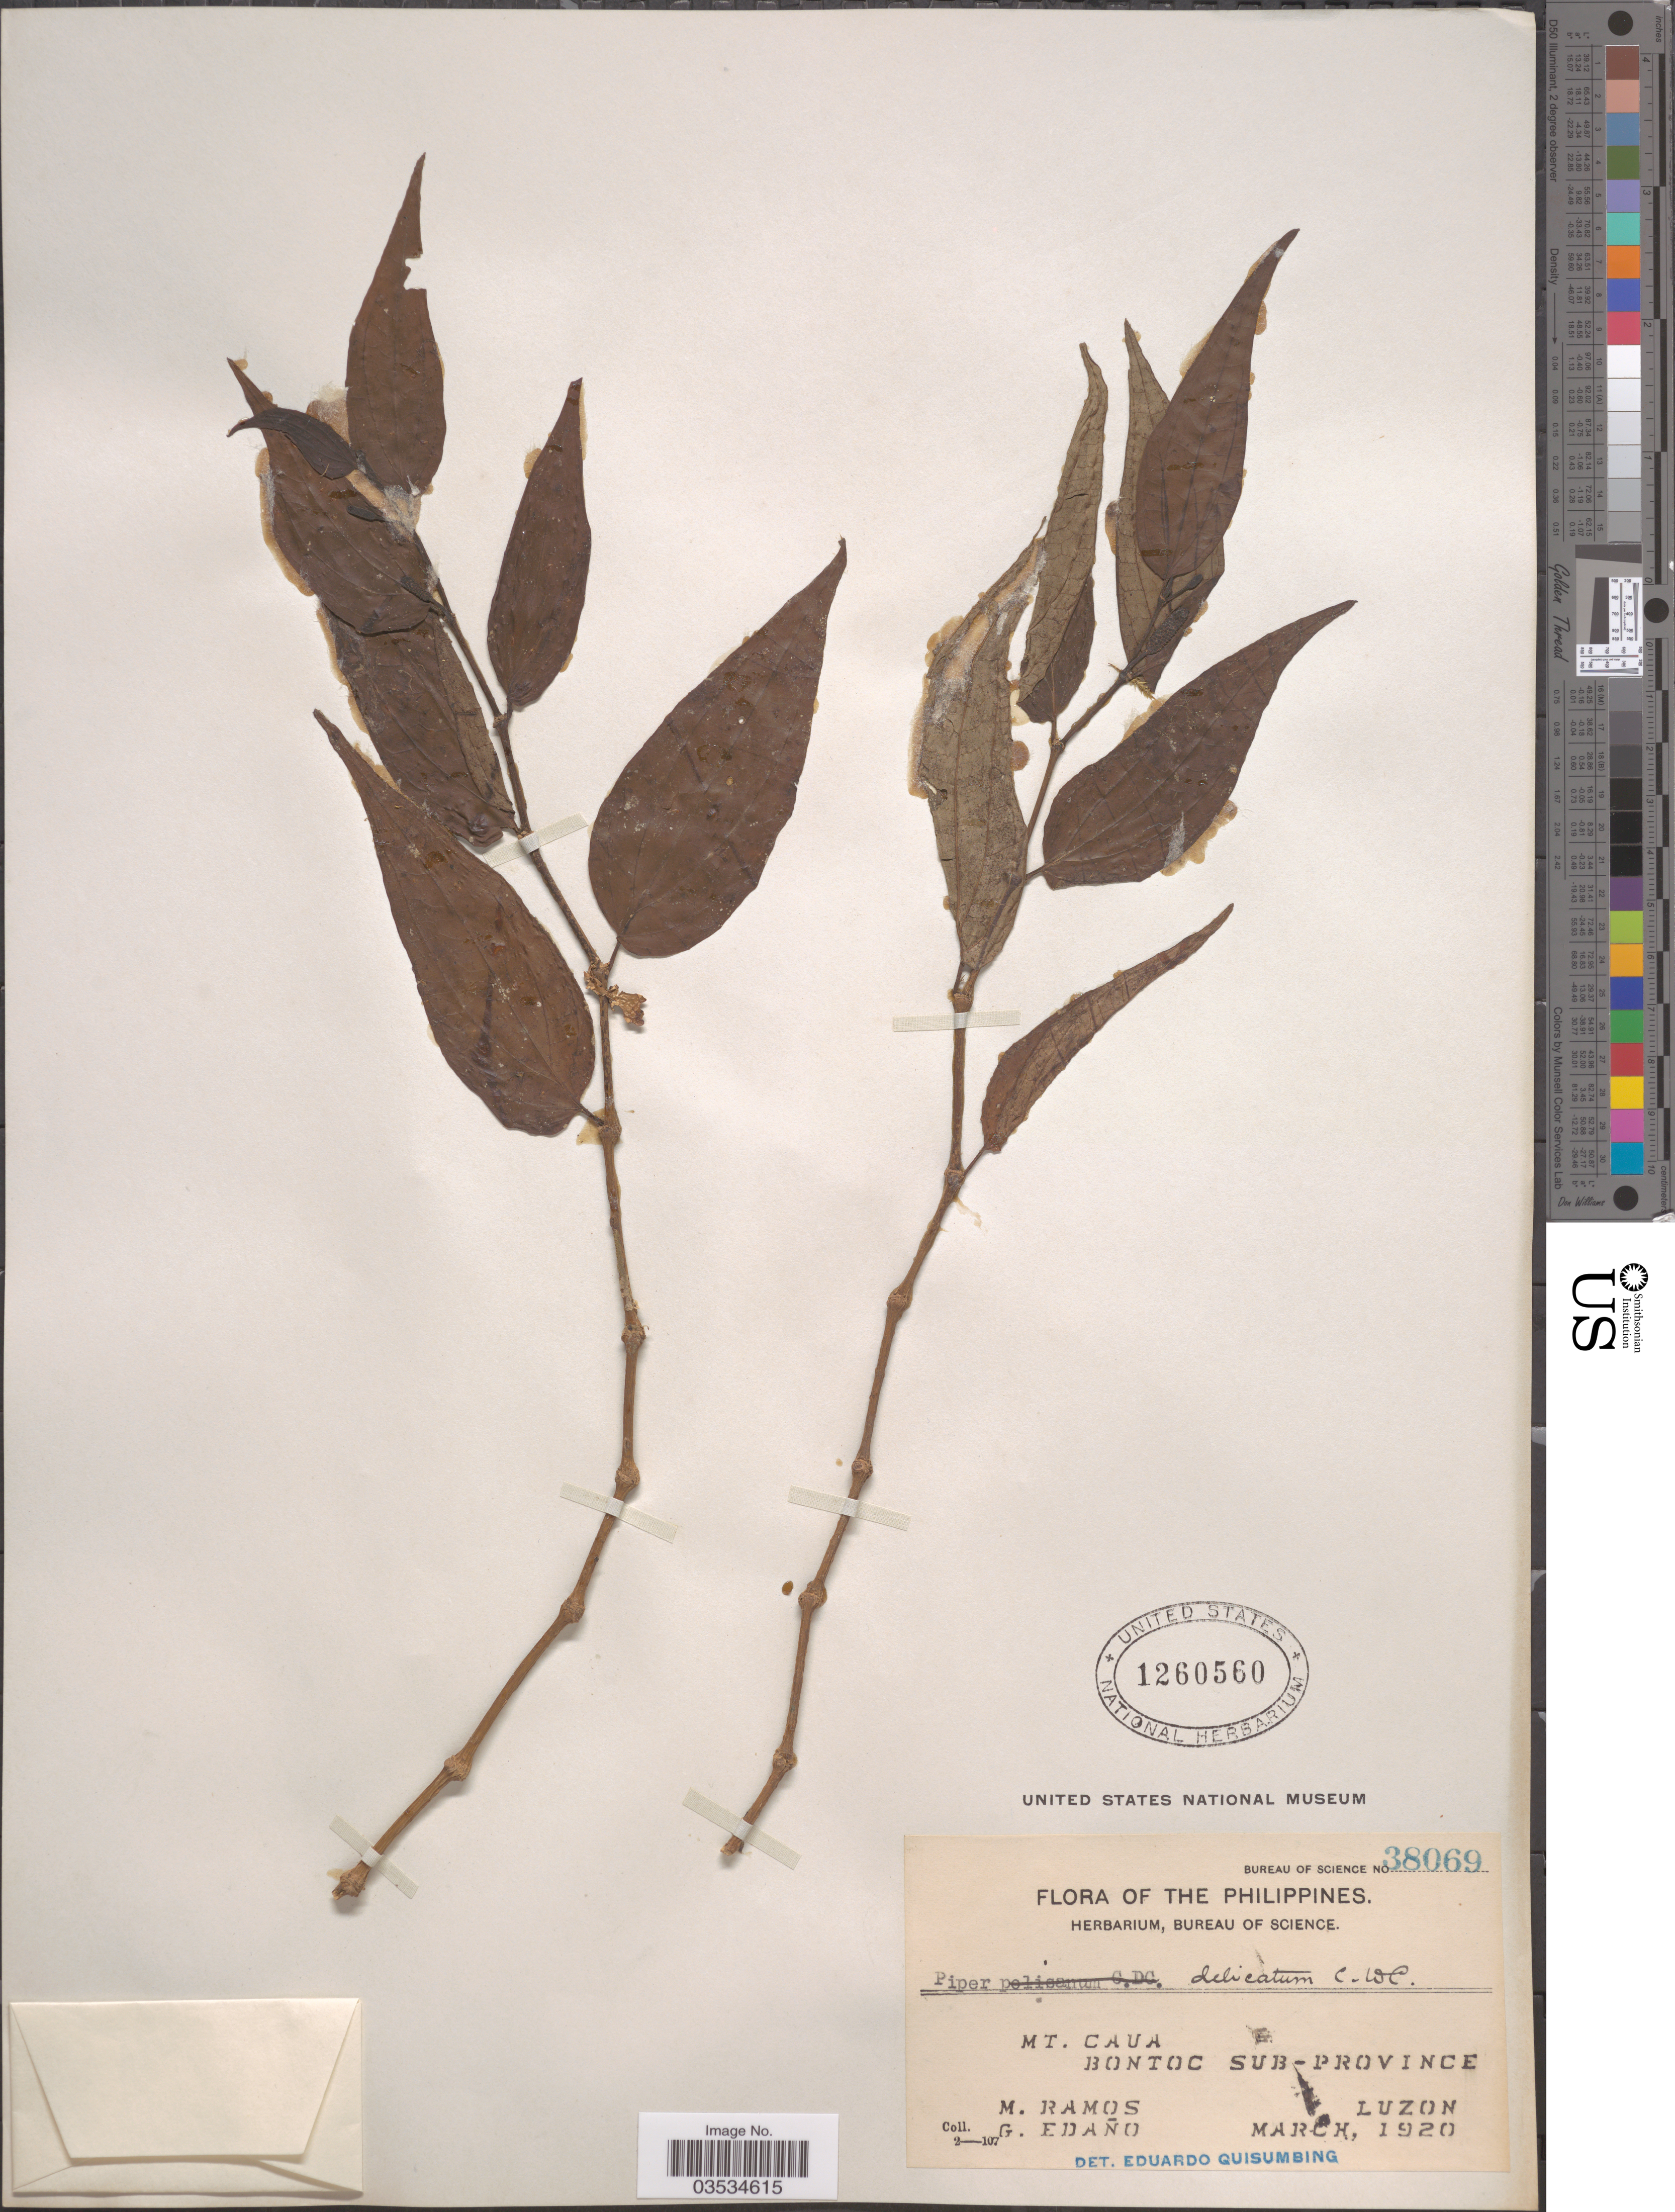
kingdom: Plantae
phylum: Tracheophyta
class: Magnoliopsida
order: Piperales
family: Piperaceae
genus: Piper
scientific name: Piper delicatum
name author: C. DC. in Elmer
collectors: M. Ramos & G. Edaño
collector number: Bureau of Science 38069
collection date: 1920-03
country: Philippines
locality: Mt. Caua. Bontoc Sub-Province. Luzon.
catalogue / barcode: US 1260560